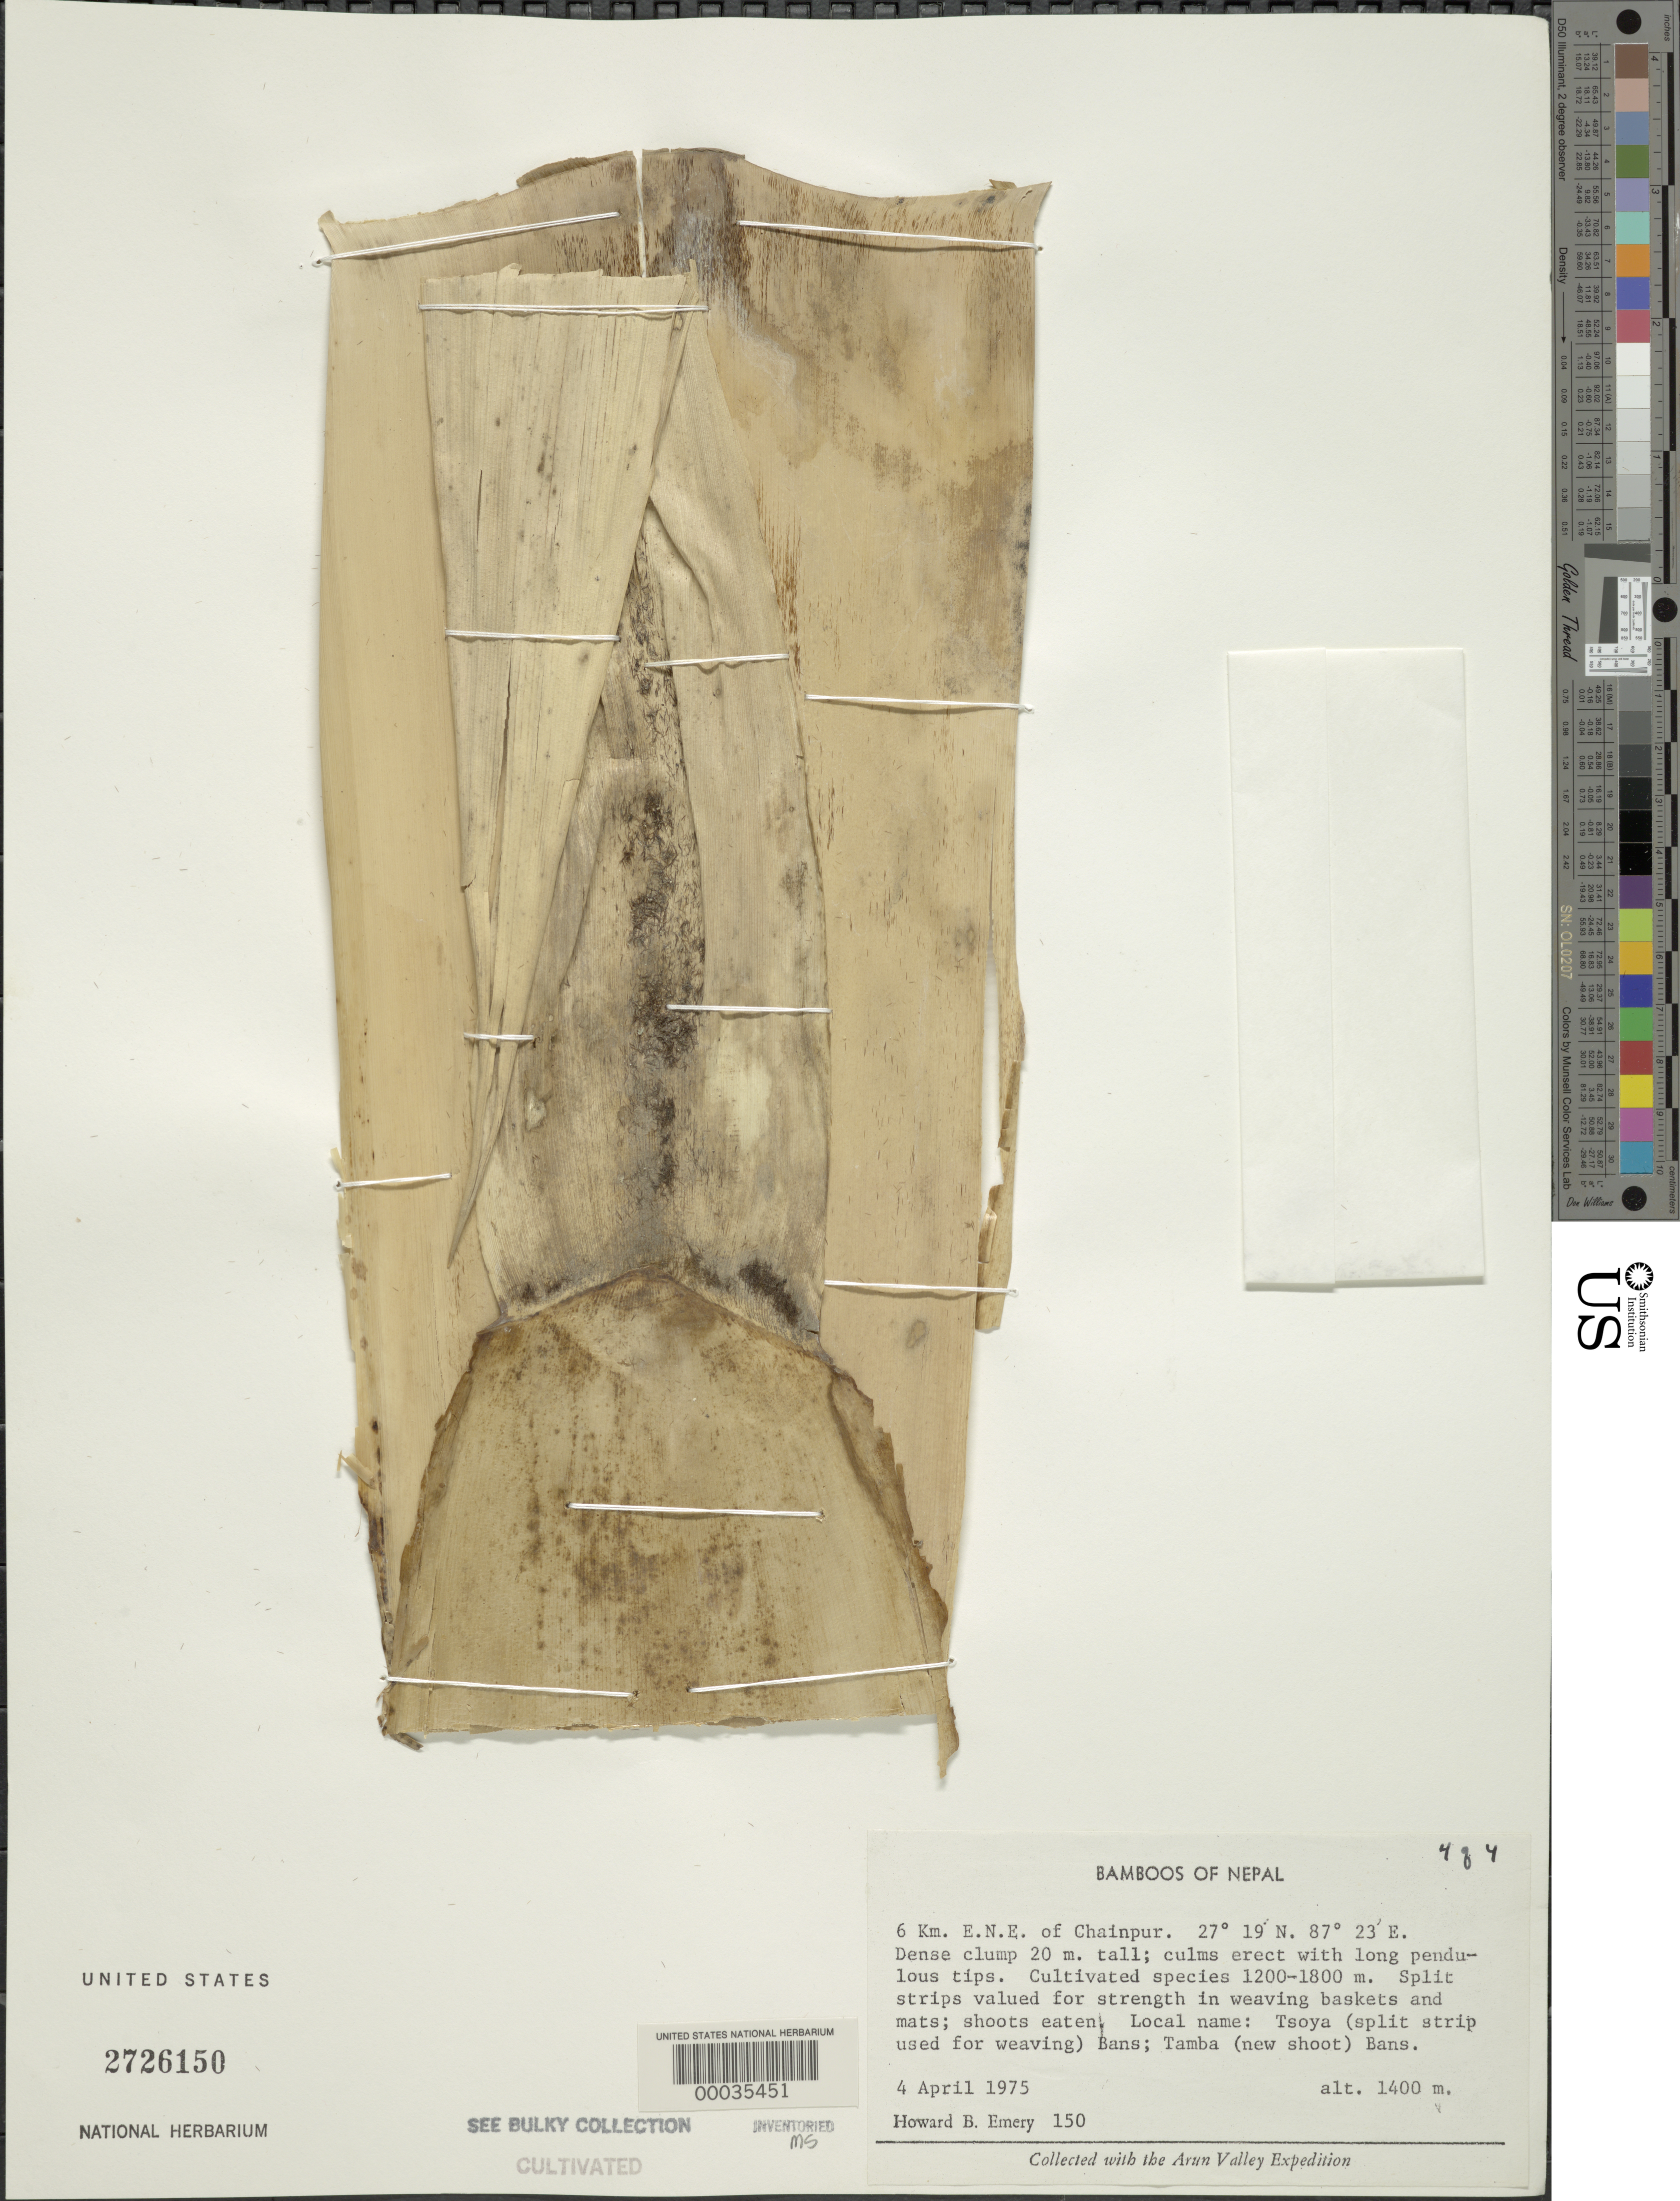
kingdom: Plantae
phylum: Tracheophyta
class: Liliopsida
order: Poales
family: Poaceae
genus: Dendrocalamus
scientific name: Dendrocalamus hamiltonii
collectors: H. B. Emery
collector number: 150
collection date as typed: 04 Apr 1975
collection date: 1975-04-04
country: Nepal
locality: Chainpur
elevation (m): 1400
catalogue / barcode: US 2726150